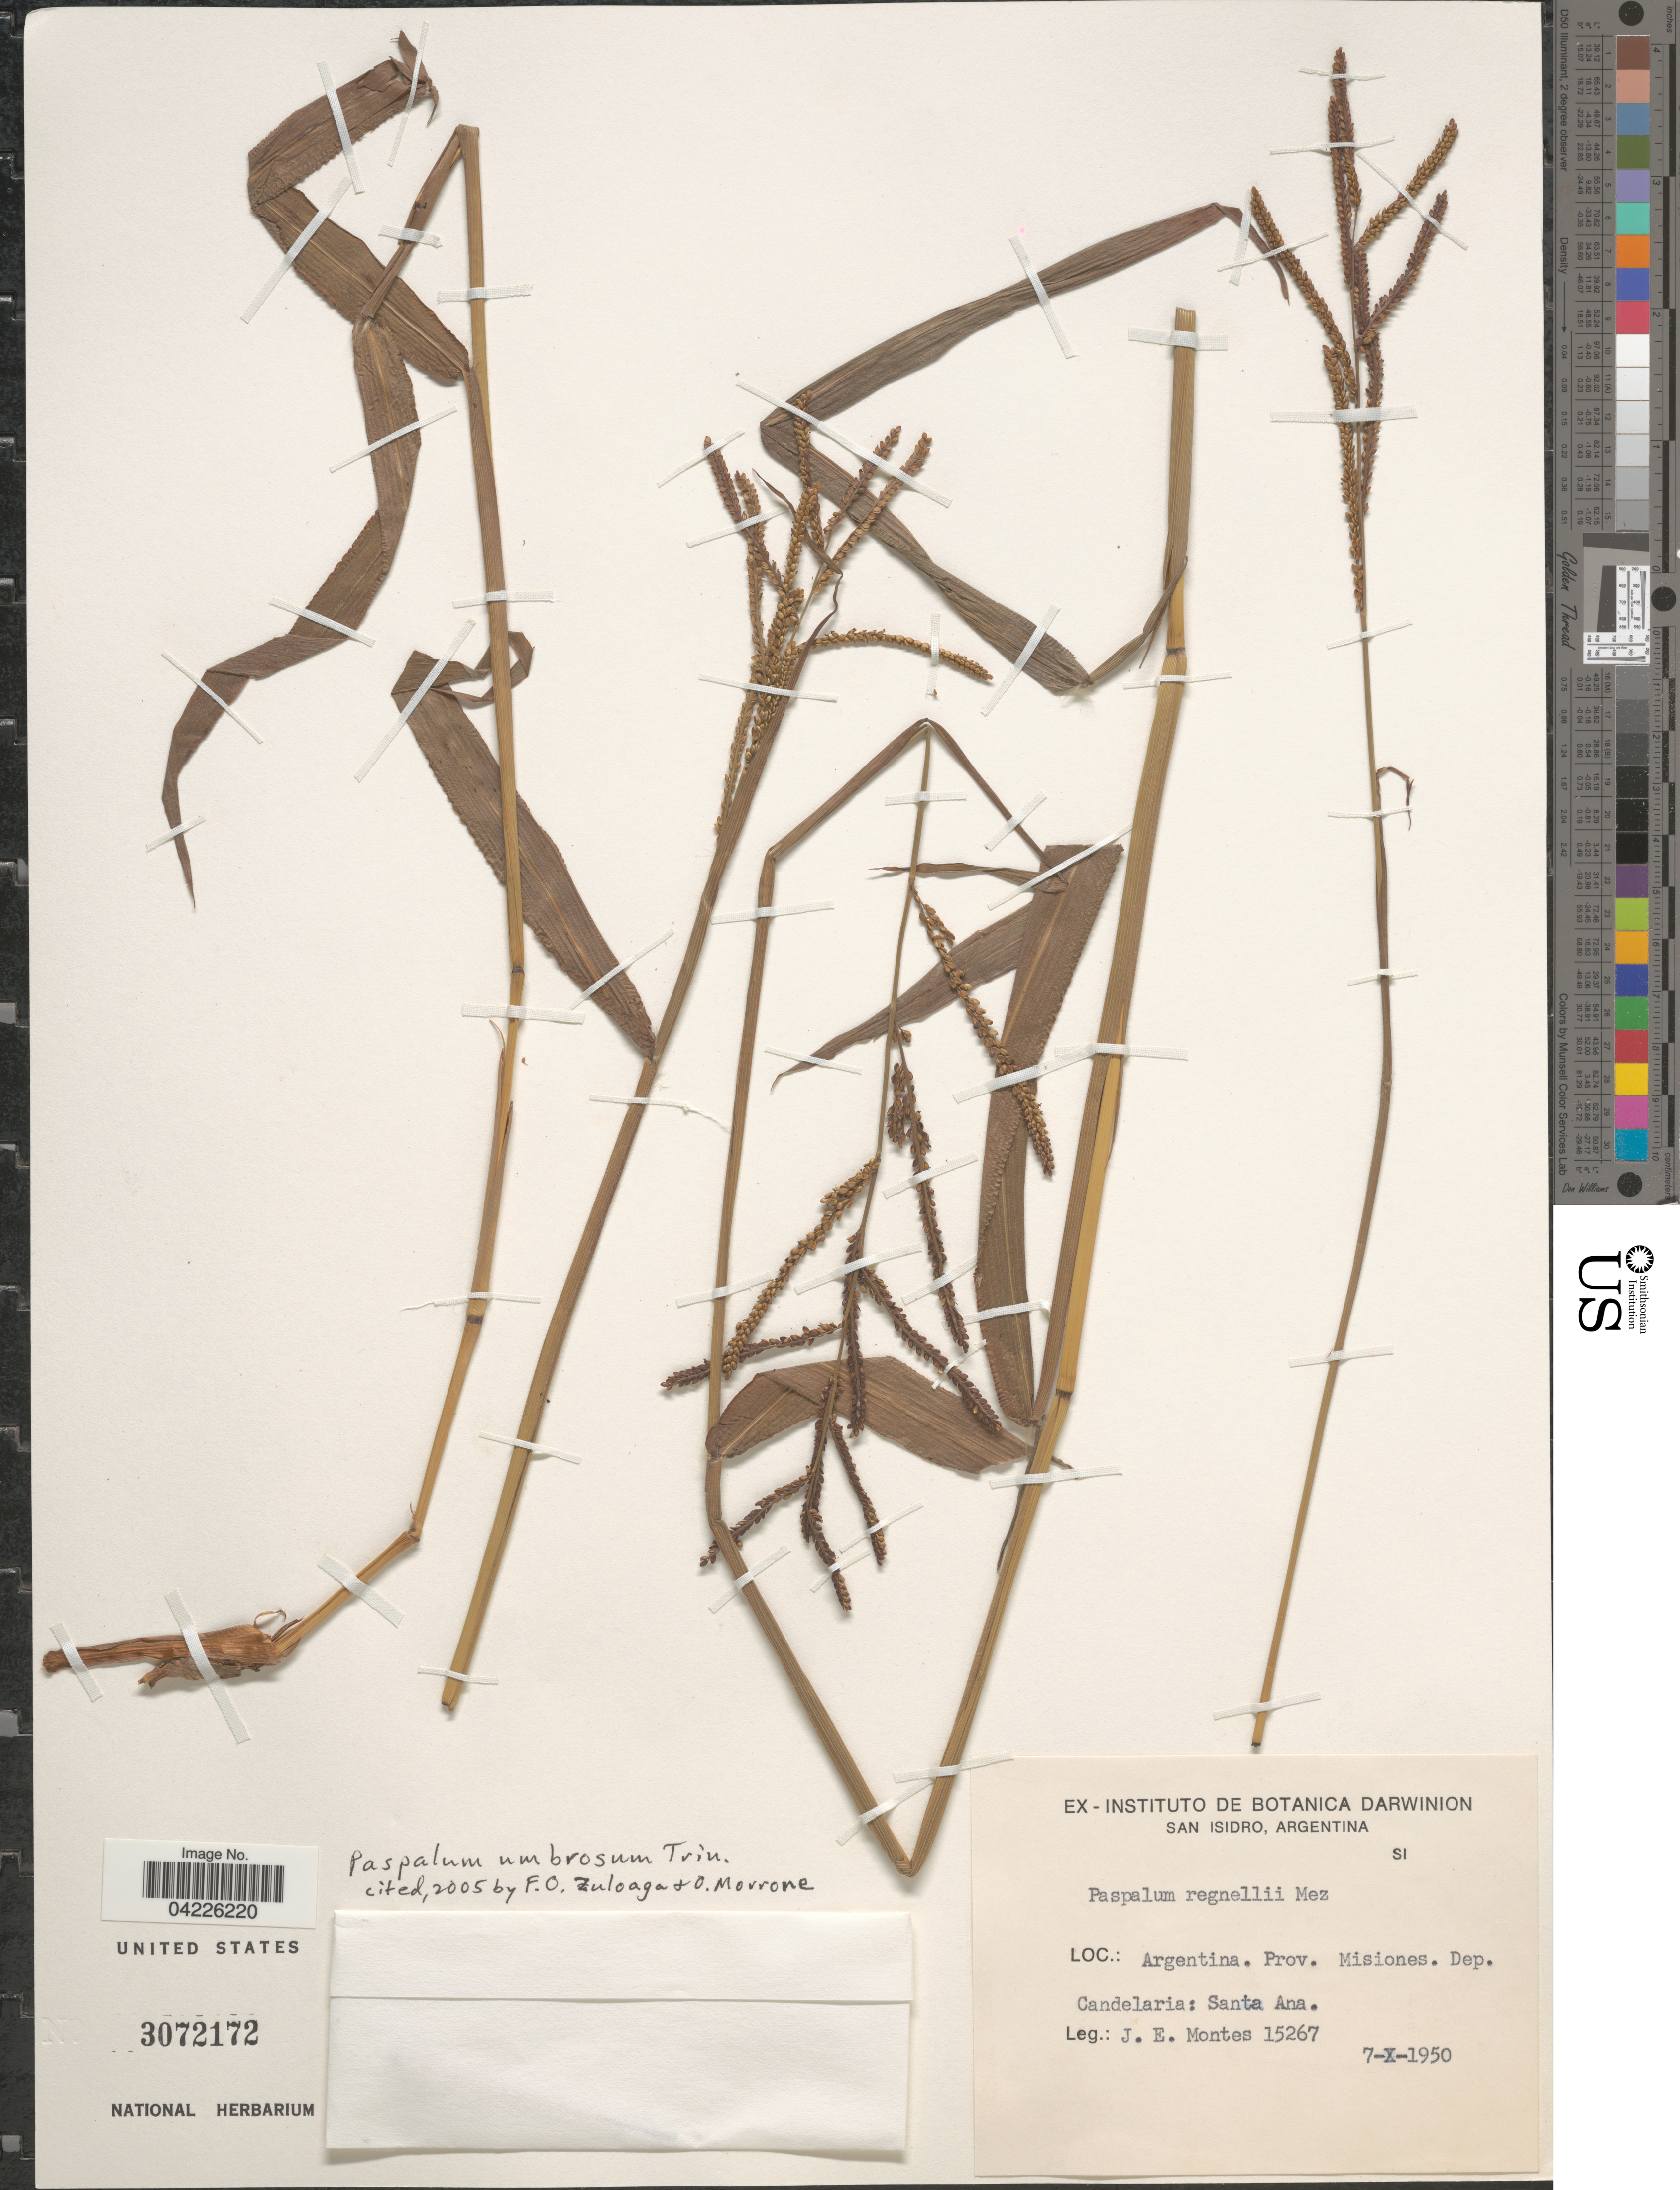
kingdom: Plantae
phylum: Tracheophyta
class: Liliopsida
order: Poales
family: Poaceae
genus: Paspalum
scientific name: Paspalum umbrosum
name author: Trin.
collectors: J. E. Montes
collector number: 15267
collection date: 1950-10-07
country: Argentina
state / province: Misiones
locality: Dep. Candelaria: Santa Ana.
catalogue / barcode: US 3072172